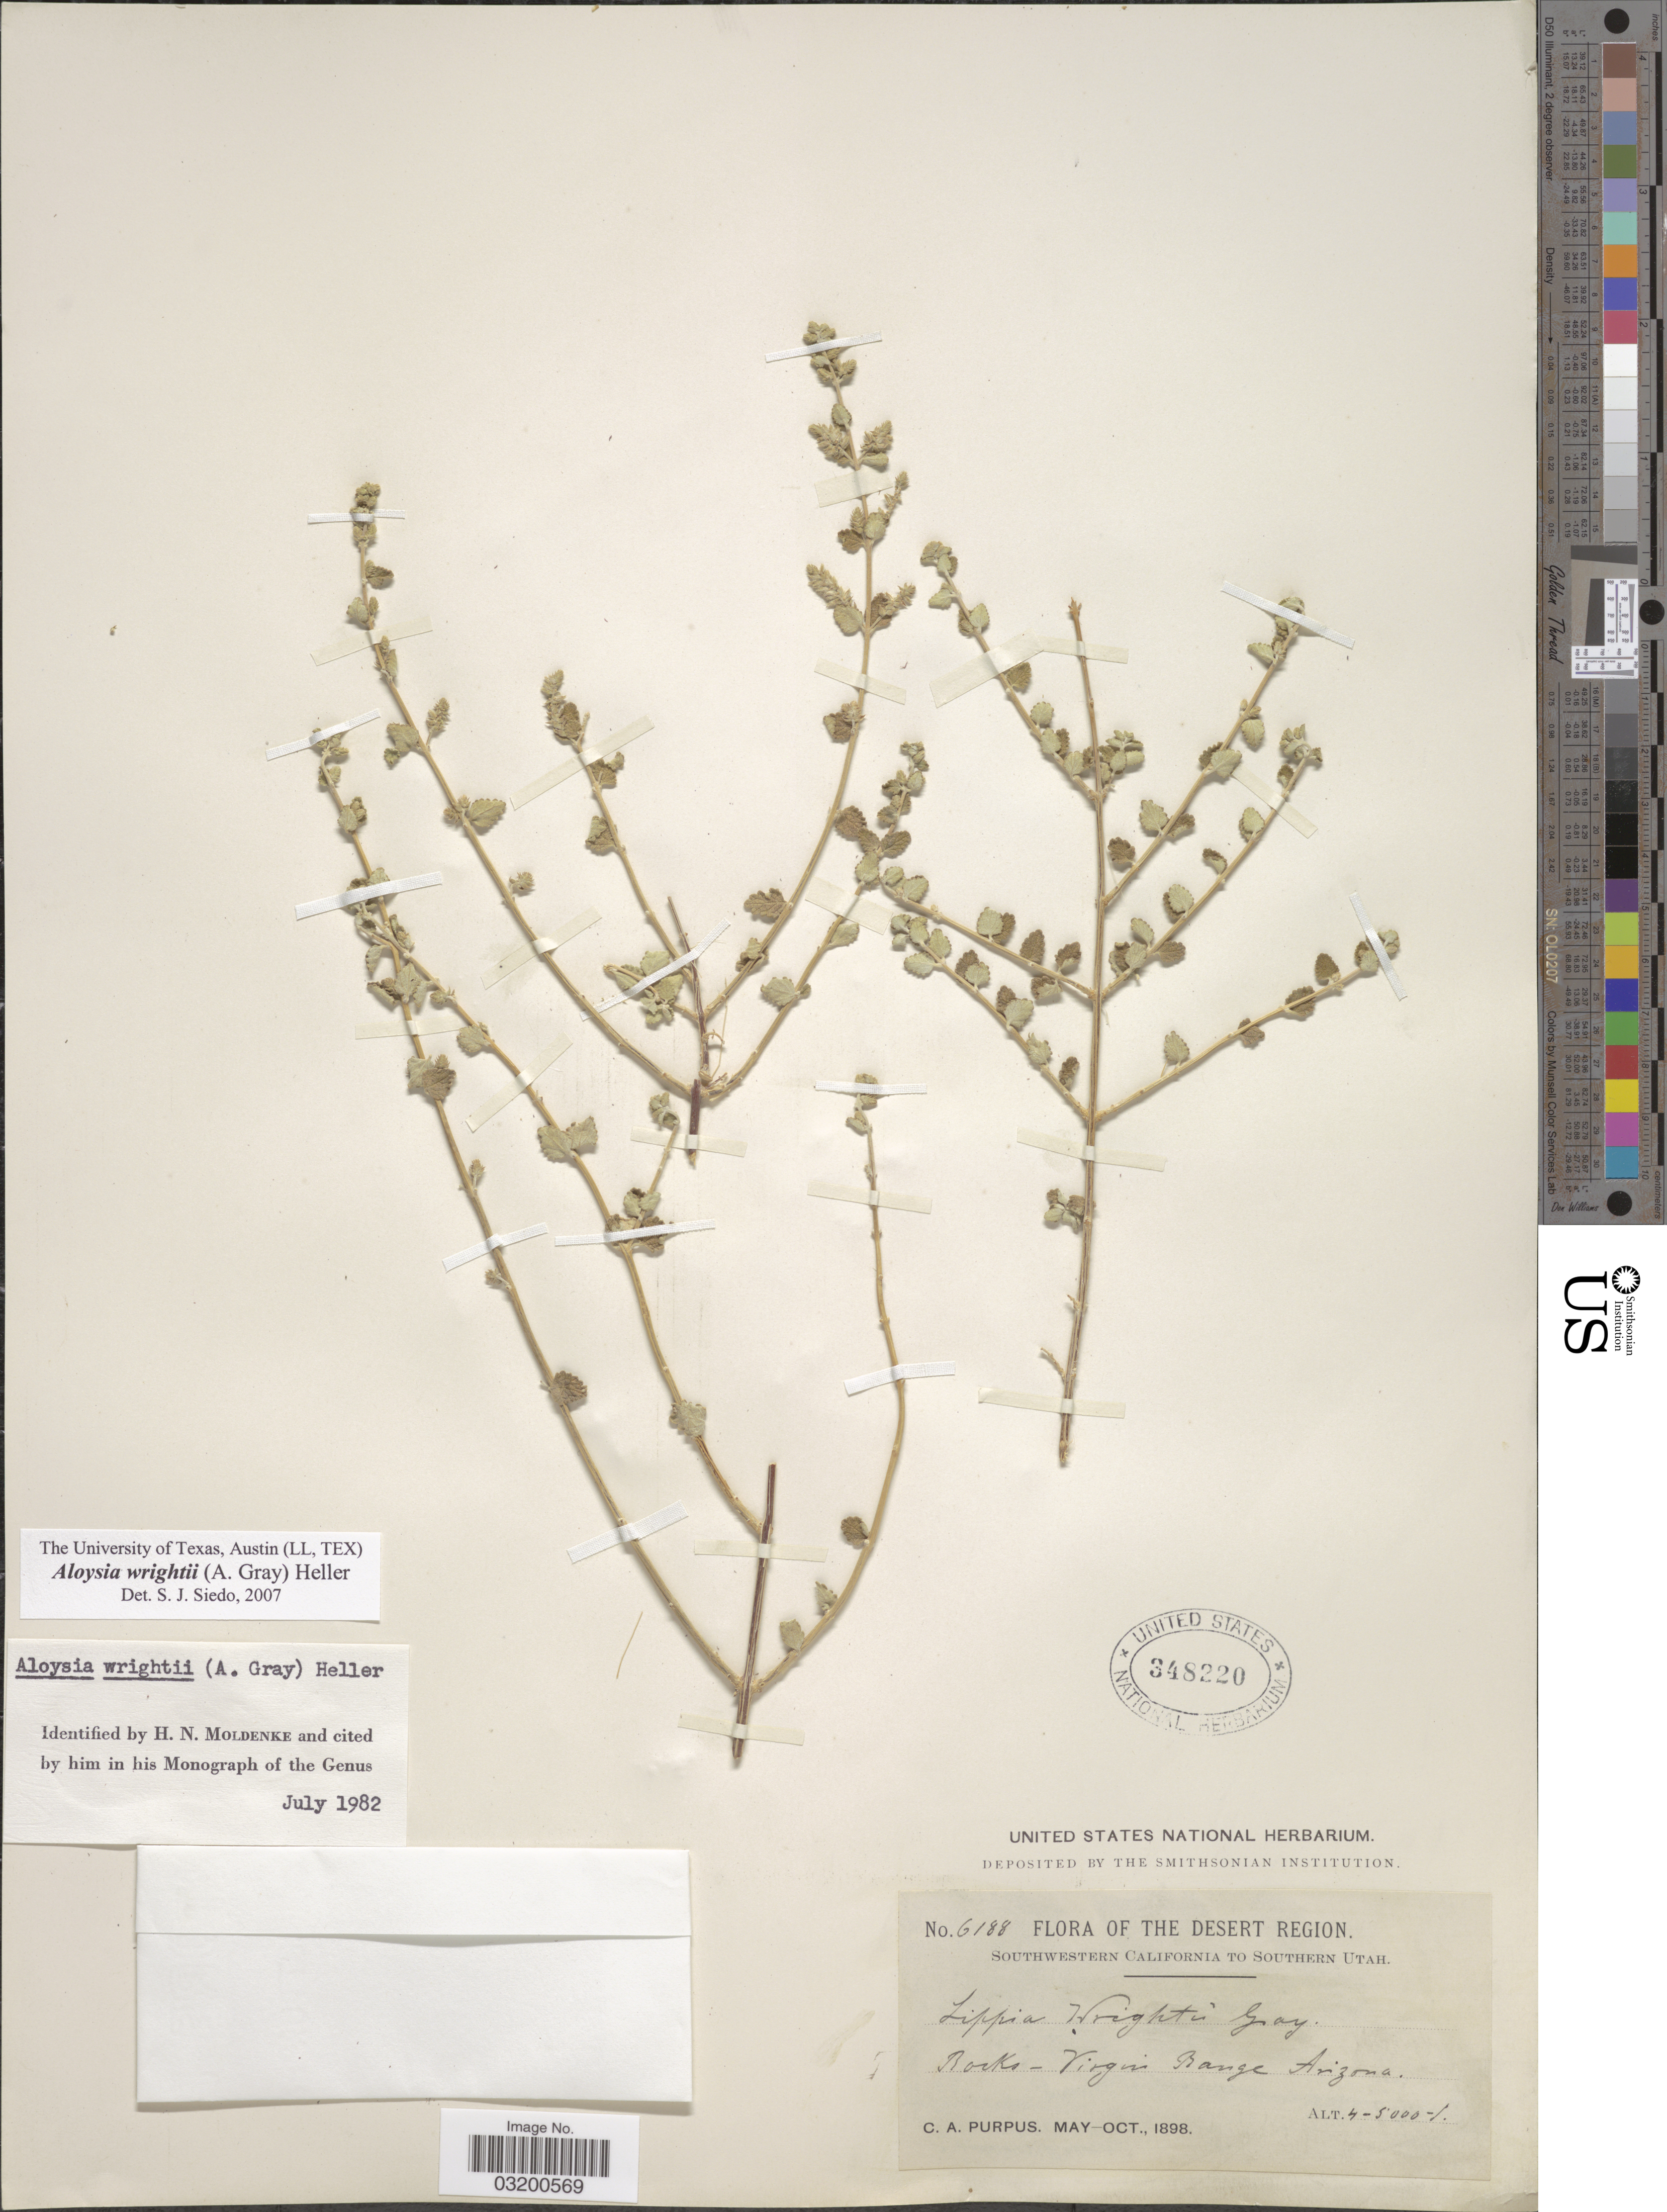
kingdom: Plantae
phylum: Tracheophyta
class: Magnoliopsida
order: Lamiales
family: Verbenaceae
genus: Aloysia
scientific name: Aloysia wrightii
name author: A. Heller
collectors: C. A. Purpus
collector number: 6188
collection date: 1898-05/1898-10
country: United States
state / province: Arizona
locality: The Desert Region. Rocks - Virgin Range Arizona.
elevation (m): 1219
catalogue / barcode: US 348220